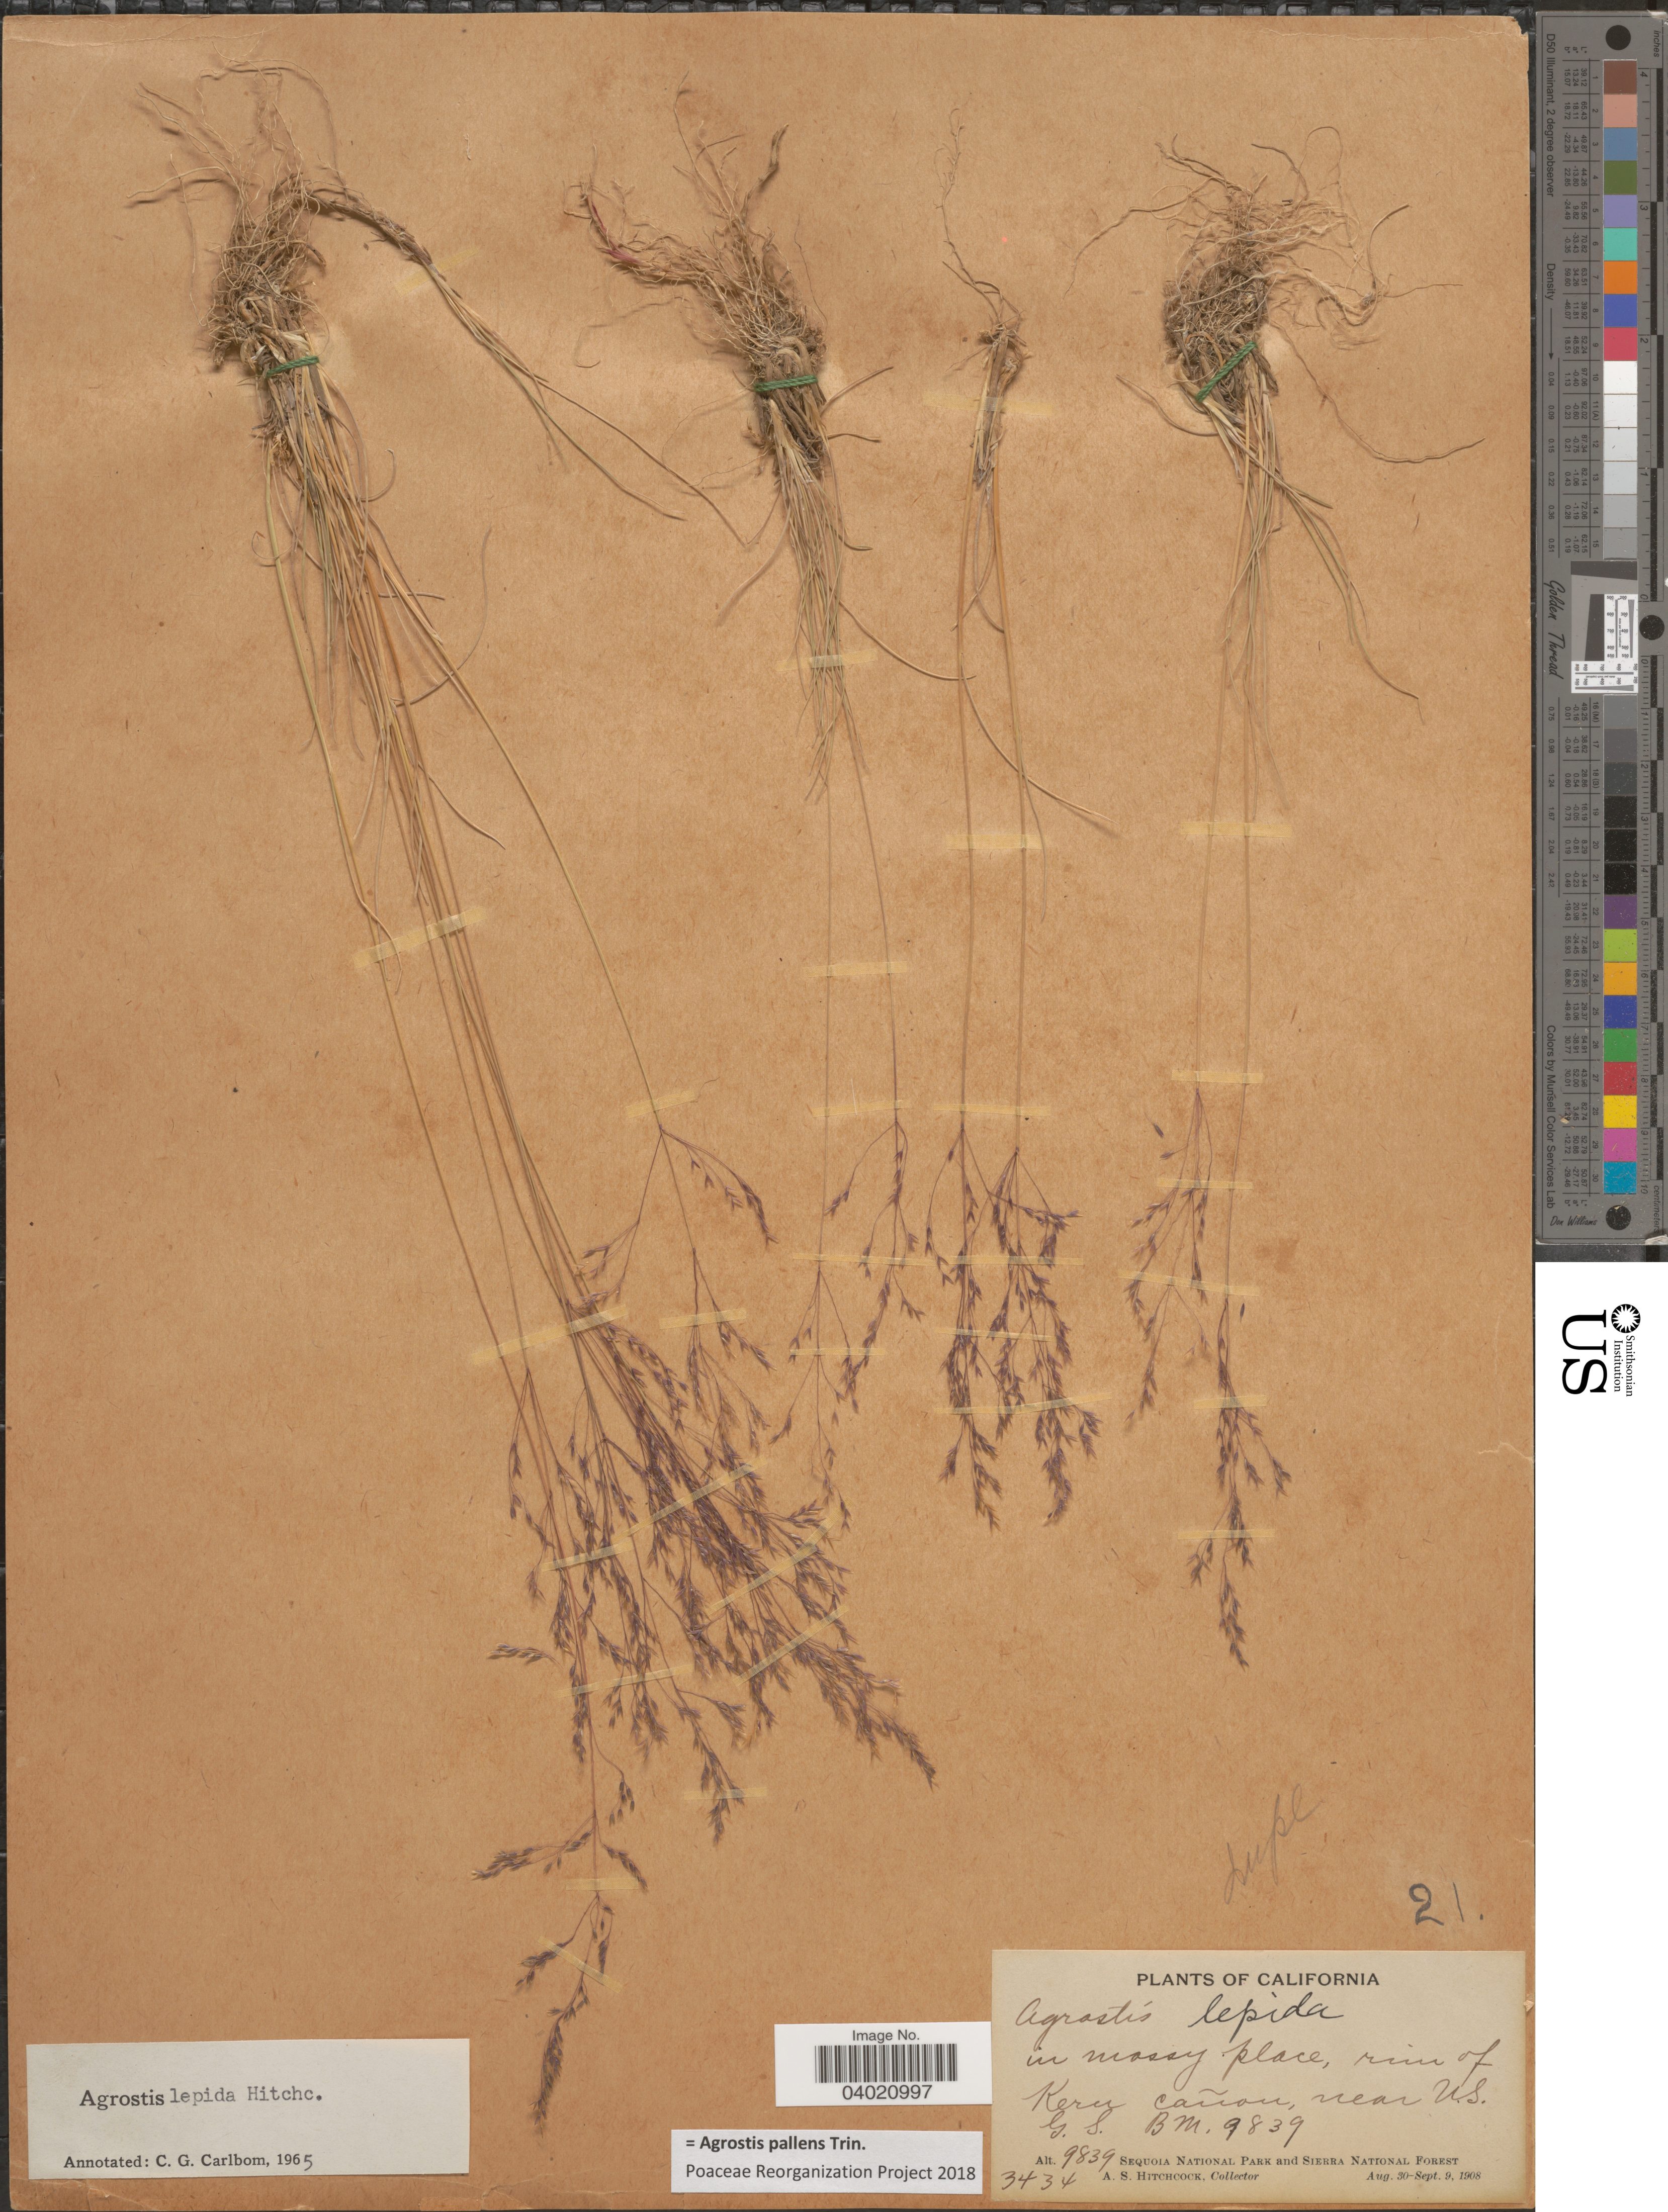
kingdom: Plantae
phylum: Tracheophyta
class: Liliopsida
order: Poales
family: Poaceae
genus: Agrostis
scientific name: Agrostis pallens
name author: Trin.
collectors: A. S. Hitchcock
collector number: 3434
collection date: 1908-08-30/1908-09-09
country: United States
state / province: California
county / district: Kern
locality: In mossy place, rim of Kern Cañon, near U.S.G.S. BM 9839. Sequoia National Park and Sierra National Forest.